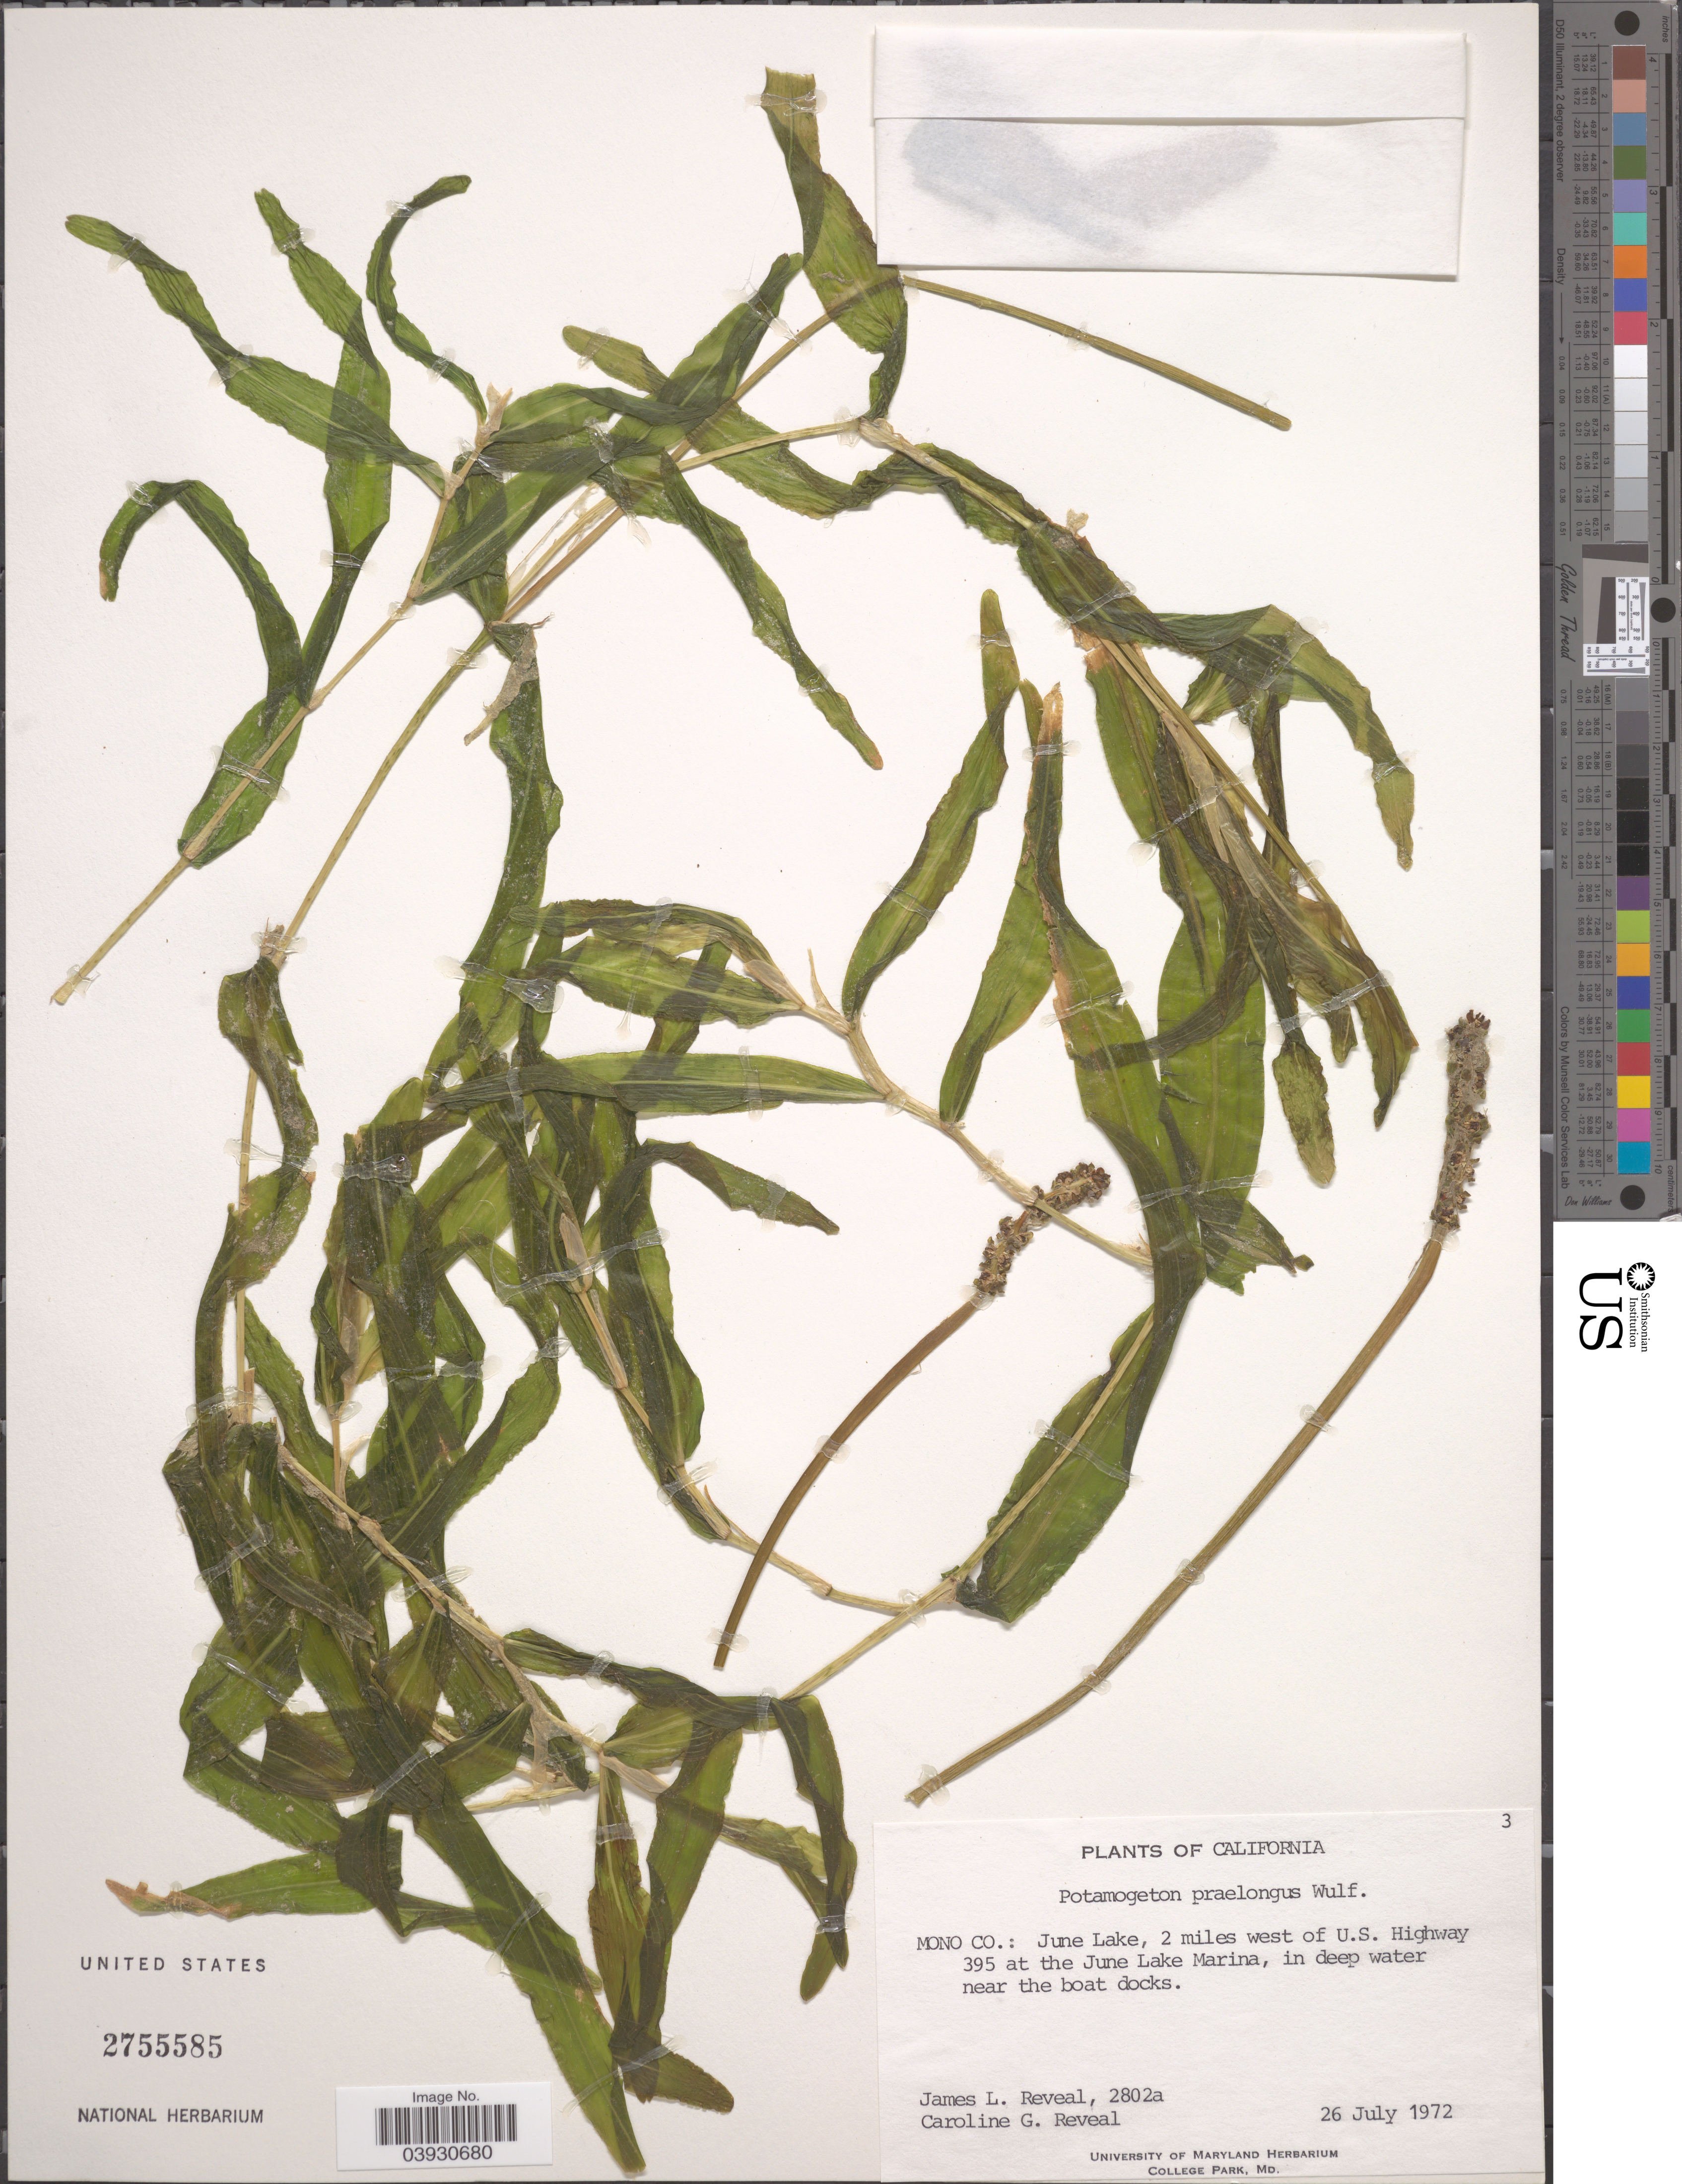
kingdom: Plantae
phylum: Tracheophyta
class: Liliopsida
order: Alismatales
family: Potamogetonaceae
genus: Potamogeton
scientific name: Potamogeton praelongus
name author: Wulfen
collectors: J. L. Reveal & C. G. Reveal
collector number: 2802a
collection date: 1972-07-26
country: United States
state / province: California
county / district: Mono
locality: Mono Co.: June Lake, 2 miles west of U.S. Highway 395 at the June Lake Marina, in deep water near the boat docks.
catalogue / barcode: US 2755585